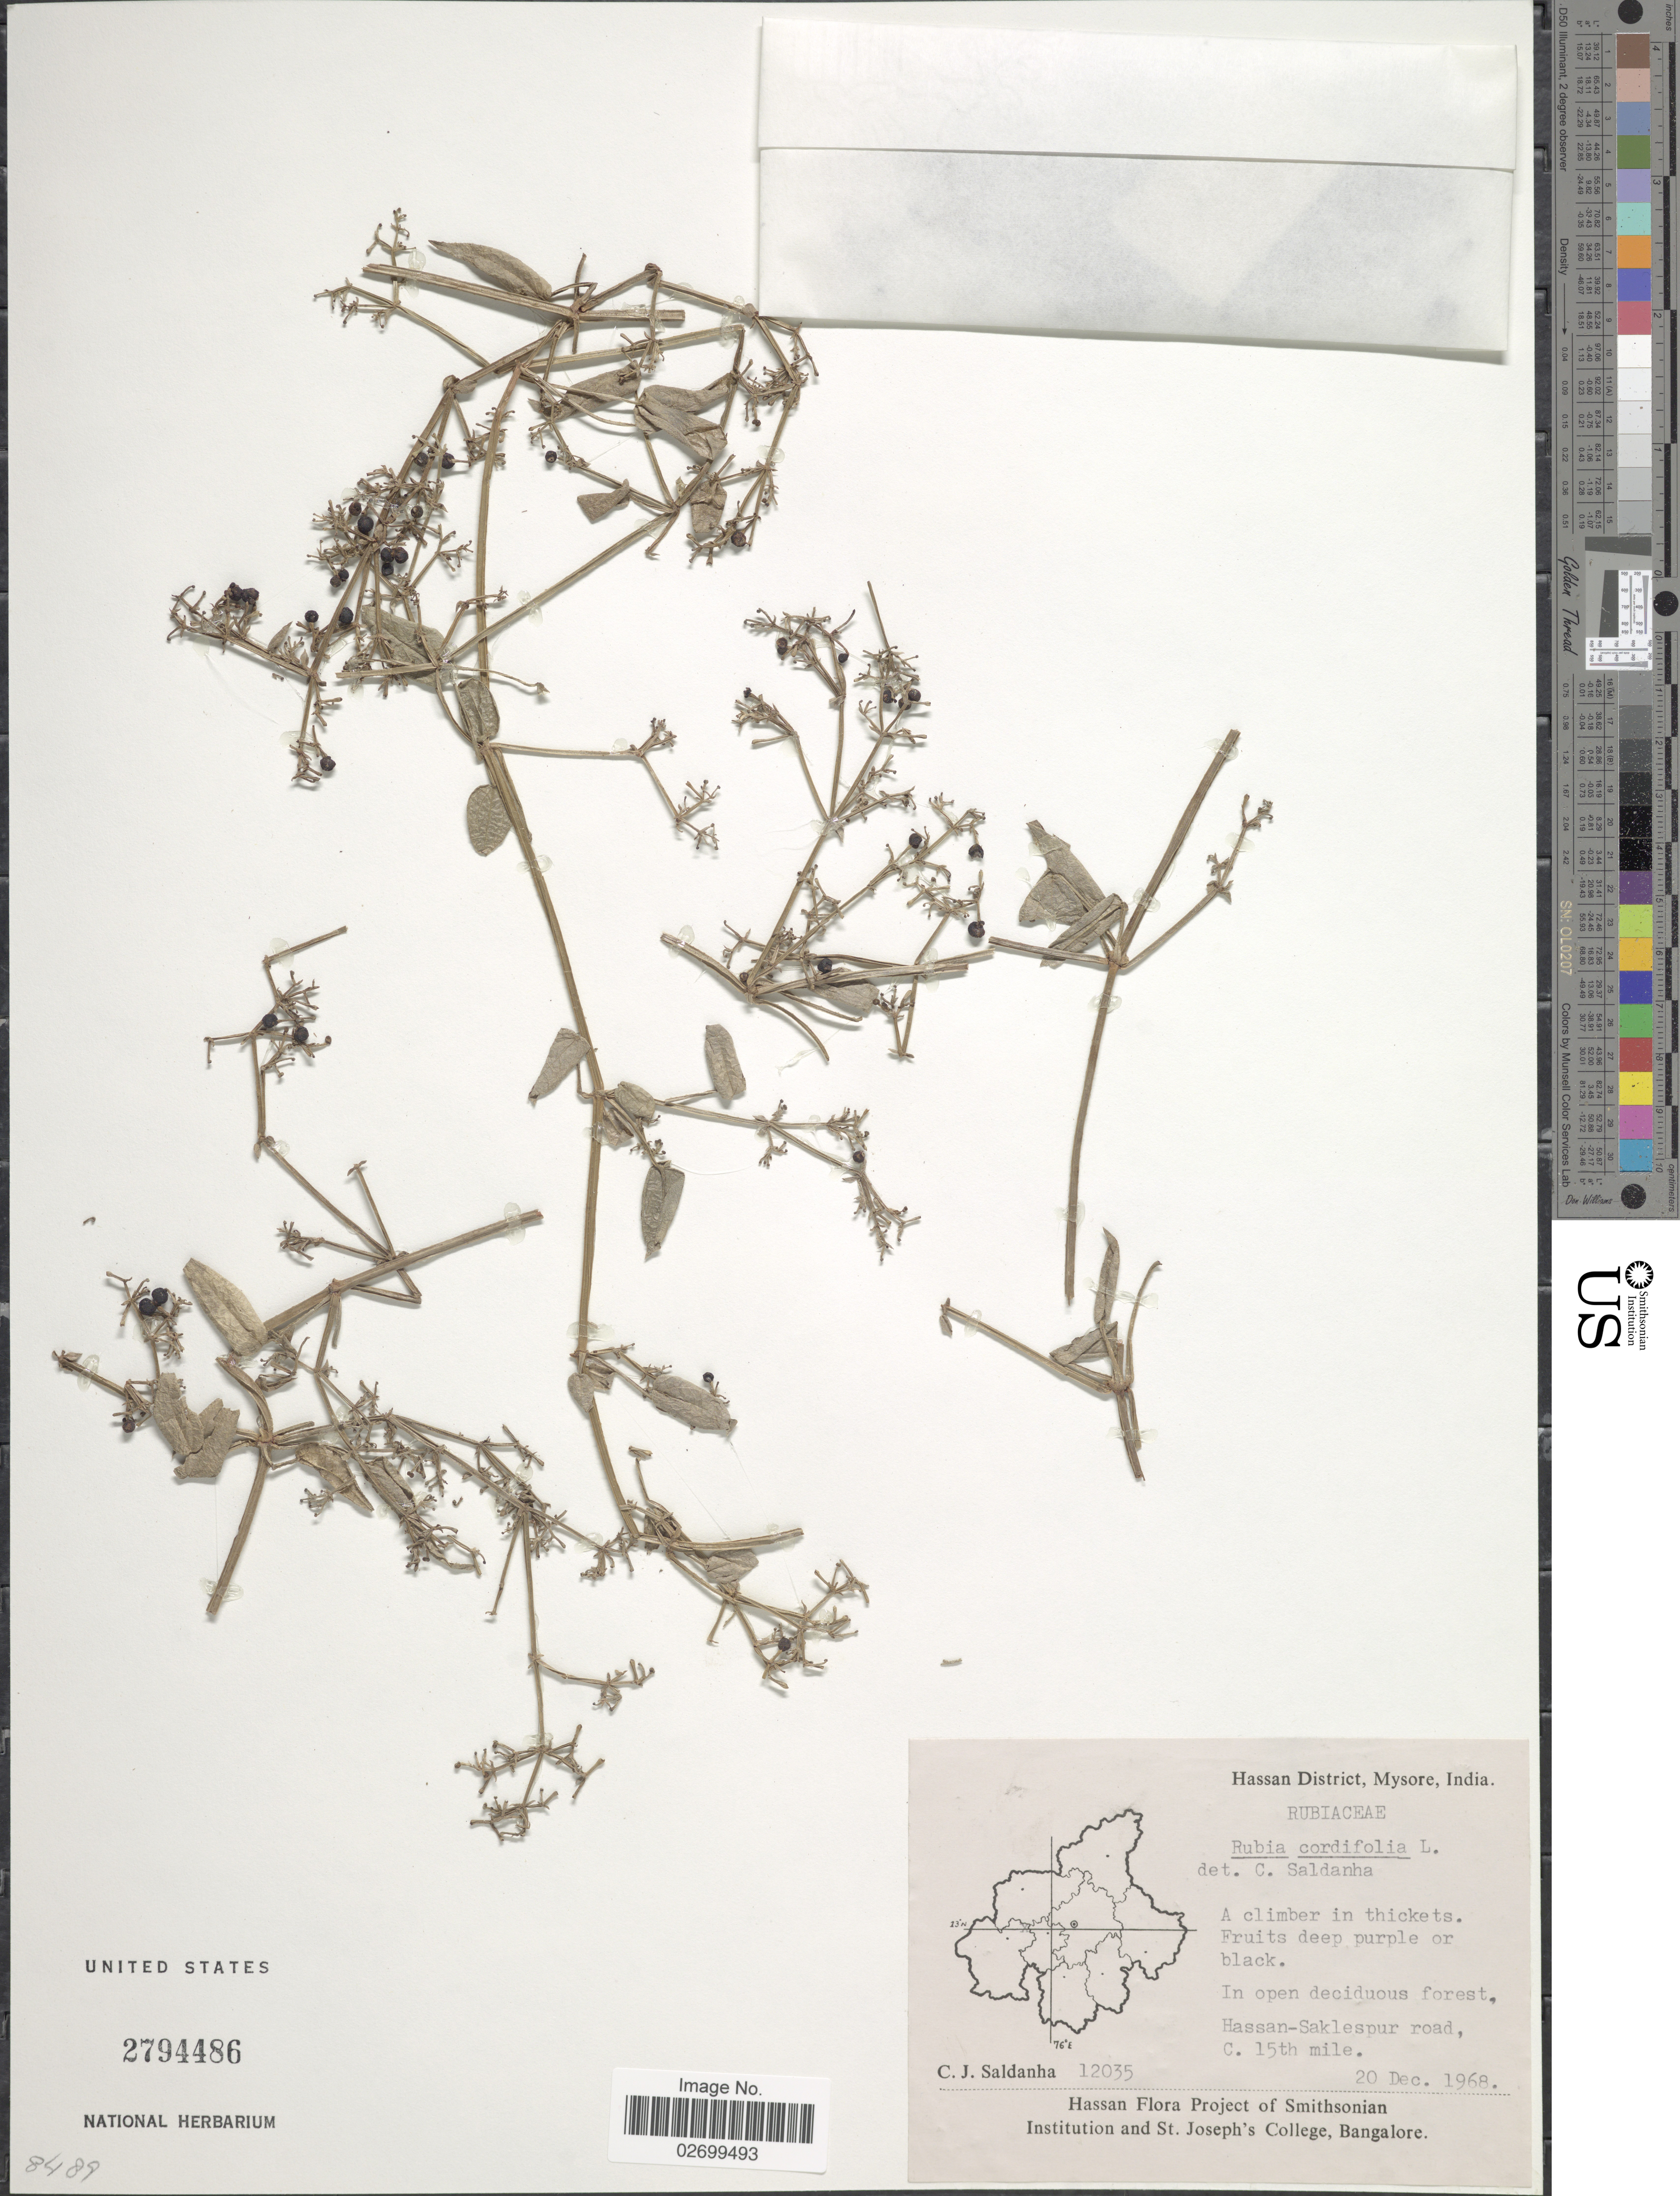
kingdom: Plantae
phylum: Tracheophyta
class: Magnoliopsida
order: Gentianales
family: Rubiaceae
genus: Rubia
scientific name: Rubia cordifolia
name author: L.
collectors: C. J. Saldanha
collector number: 12035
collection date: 1968-12-20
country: India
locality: Hassan District, Mysore, Hassan-Saklespur road, C. 15th mile.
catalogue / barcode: US 2794486